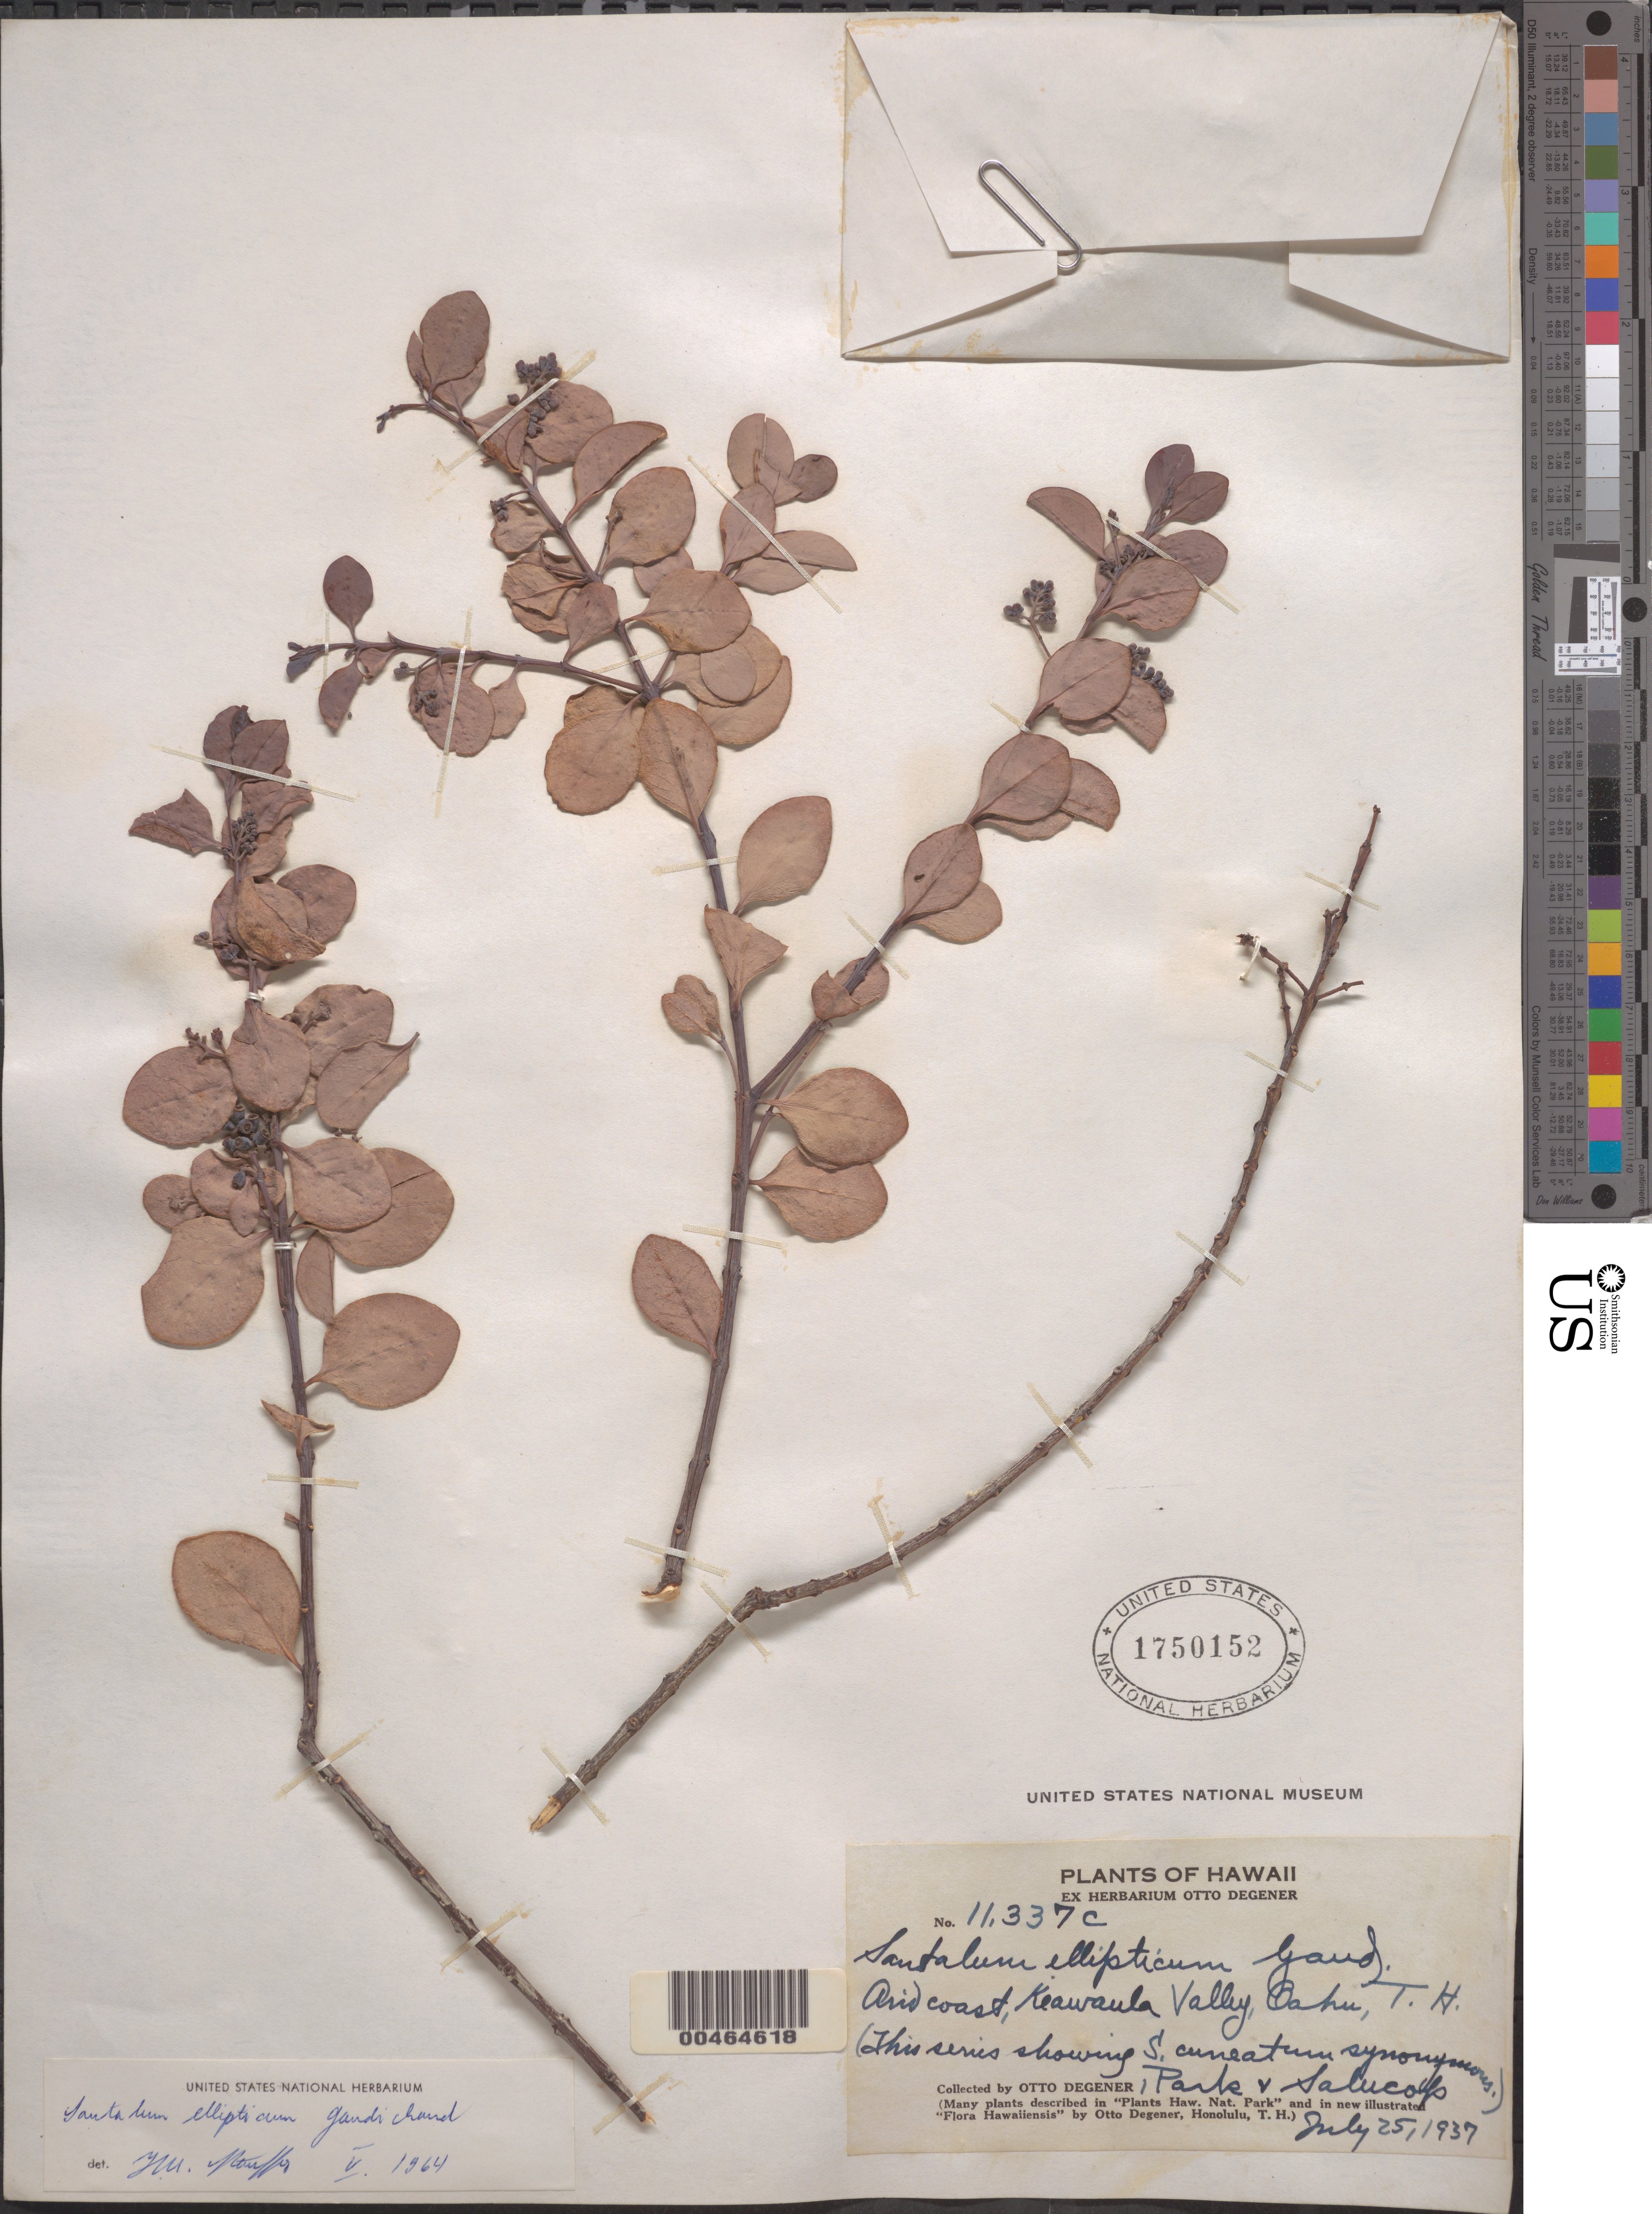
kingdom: Plantae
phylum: Tracheophyta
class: Magnoliopsida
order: Santalales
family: Santalaceae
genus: Santalum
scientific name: Santalum ellipticum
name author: Gaudich.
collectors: O. Degener, Park & -- Salucop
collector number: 11337c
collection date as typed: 25 Jul 1937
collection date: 1937-07-25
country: United States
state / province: Hawaii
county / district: Honolulu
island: Oahu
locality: Keawaula Valley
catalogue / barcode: US 1750152